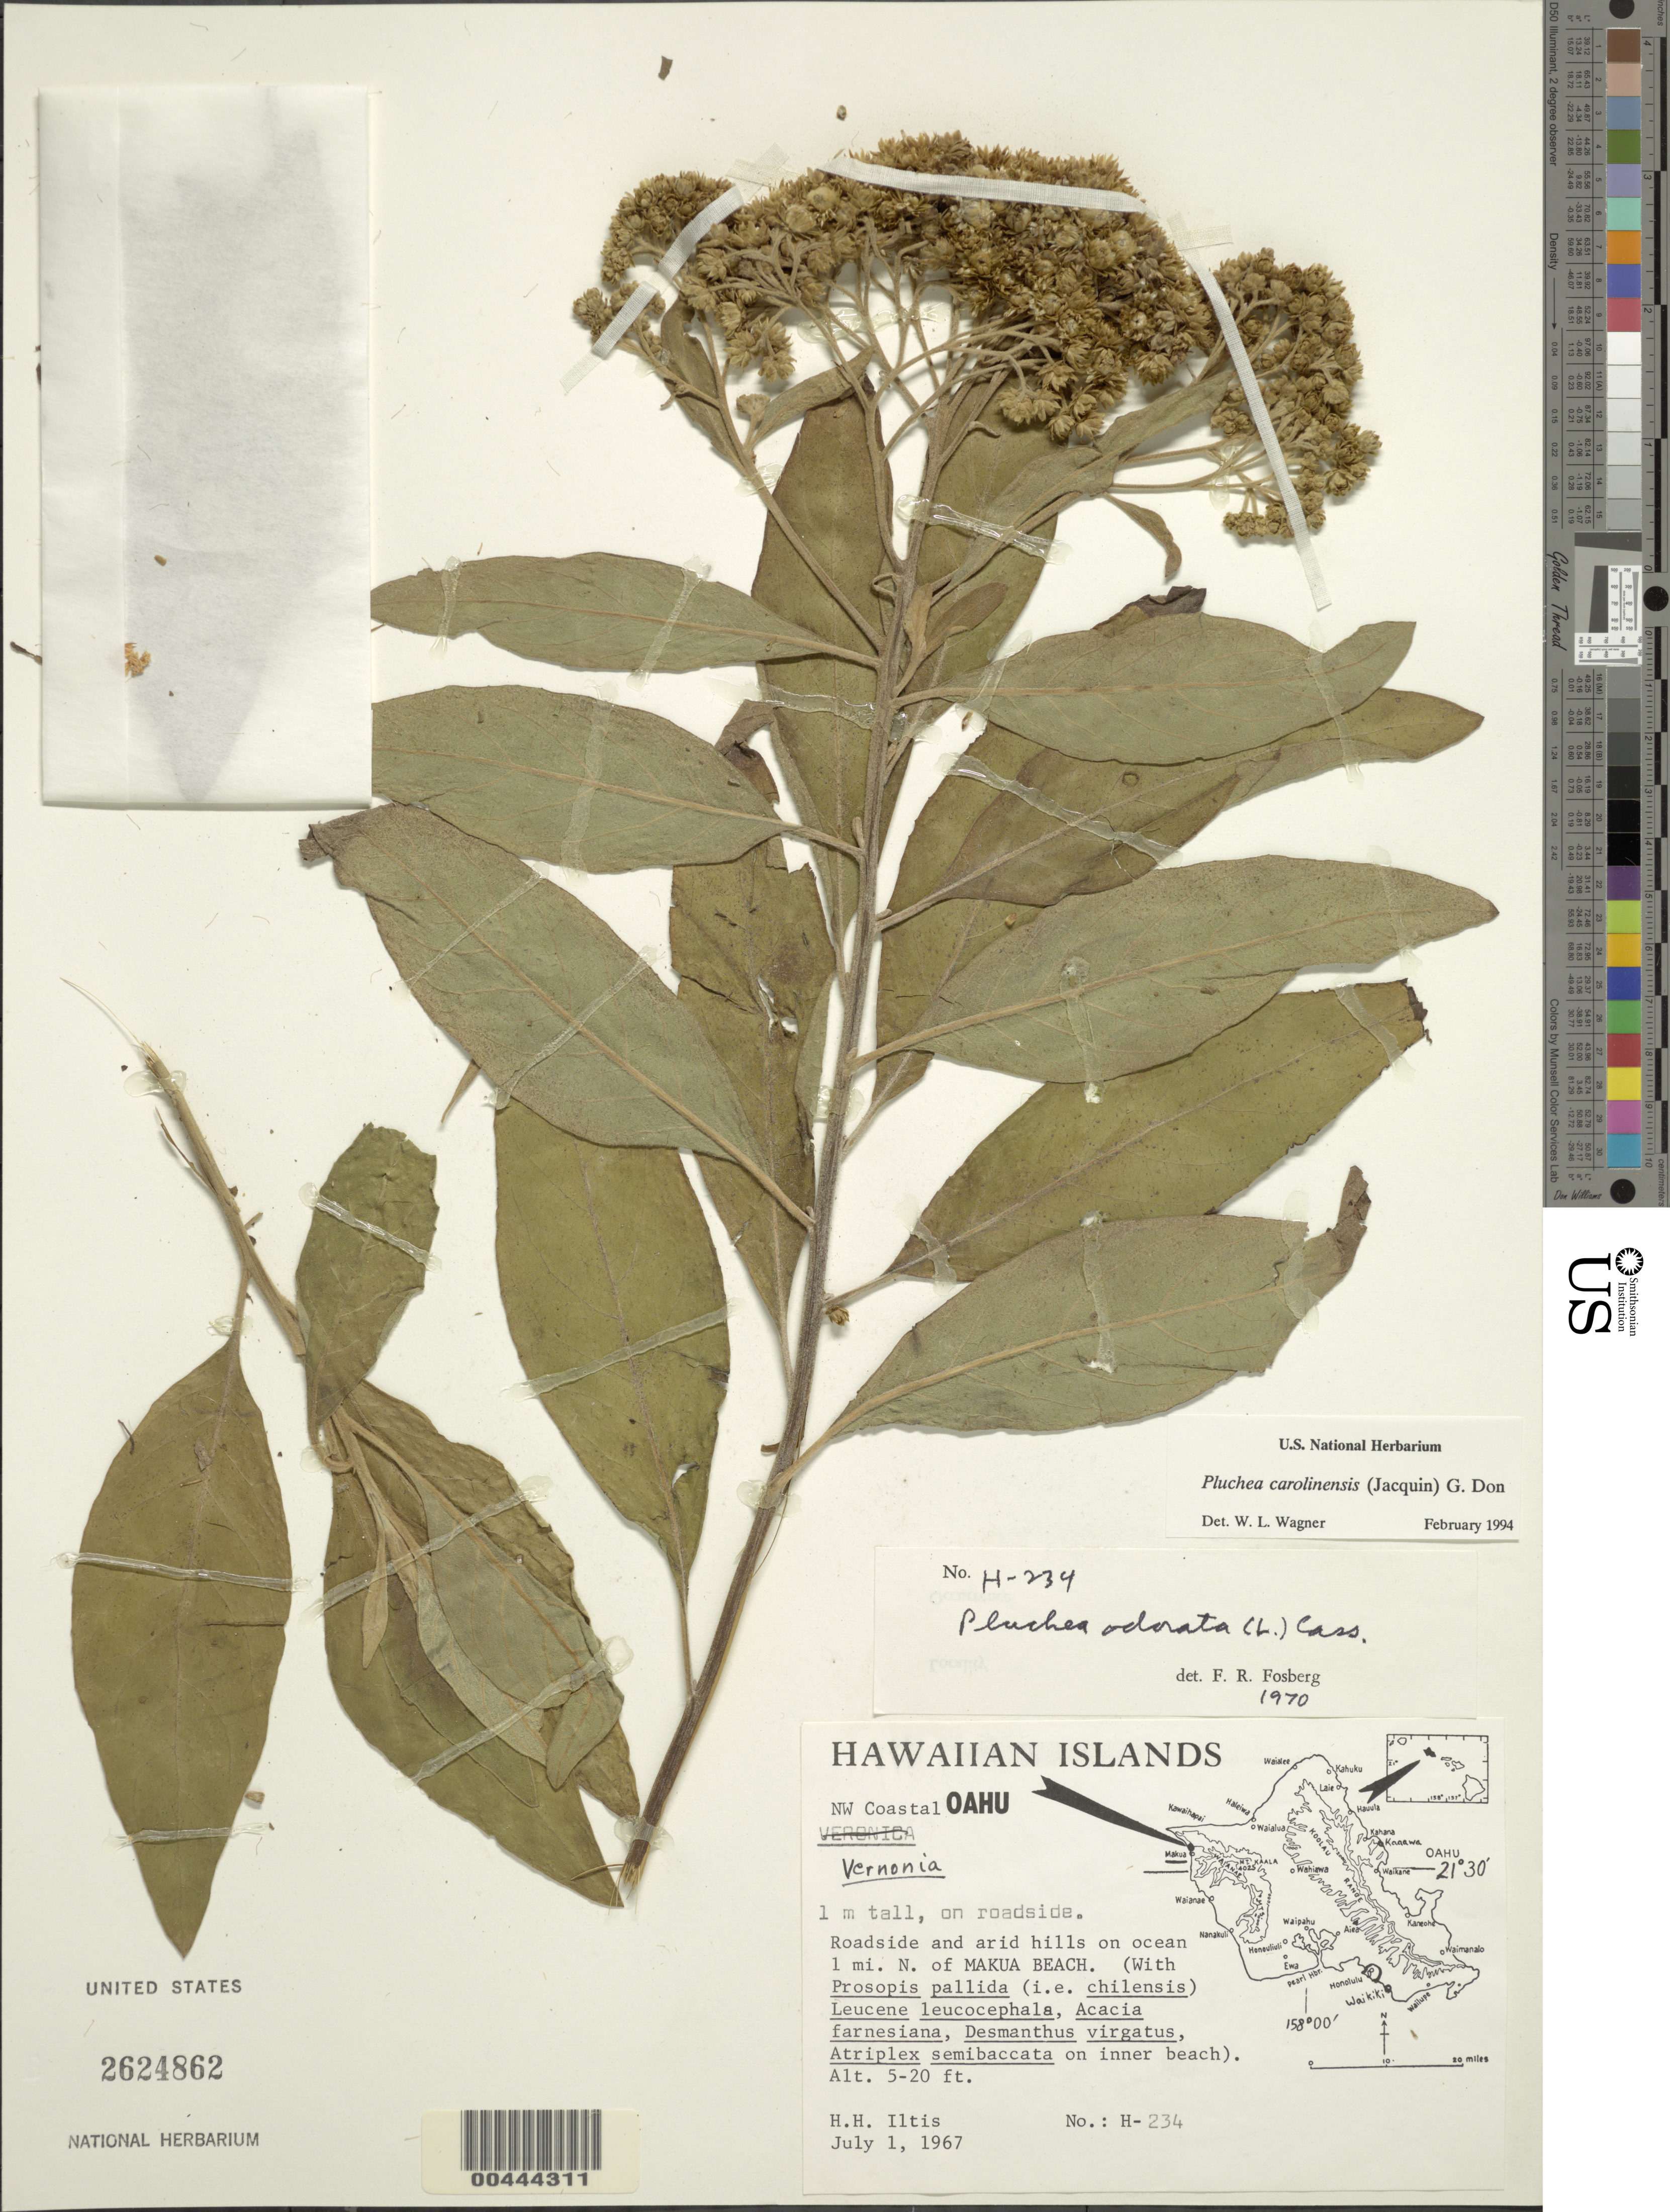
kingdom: Plantae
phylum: Tracheophyta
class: Magnoliopsida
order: Asterales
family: Asteraceae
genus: Pluchea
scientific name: Pluchea carolinensis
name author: (Jacq.) D. Don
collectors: H. H. Iltis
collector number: H-234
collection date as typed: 1 Jul 1967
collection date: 1967-07-01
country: United States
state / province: Hawaii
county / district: Honolulu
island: Oahu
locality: On ocean 1 mi N of Makua Beach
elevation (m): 2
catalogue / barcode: US 2624862